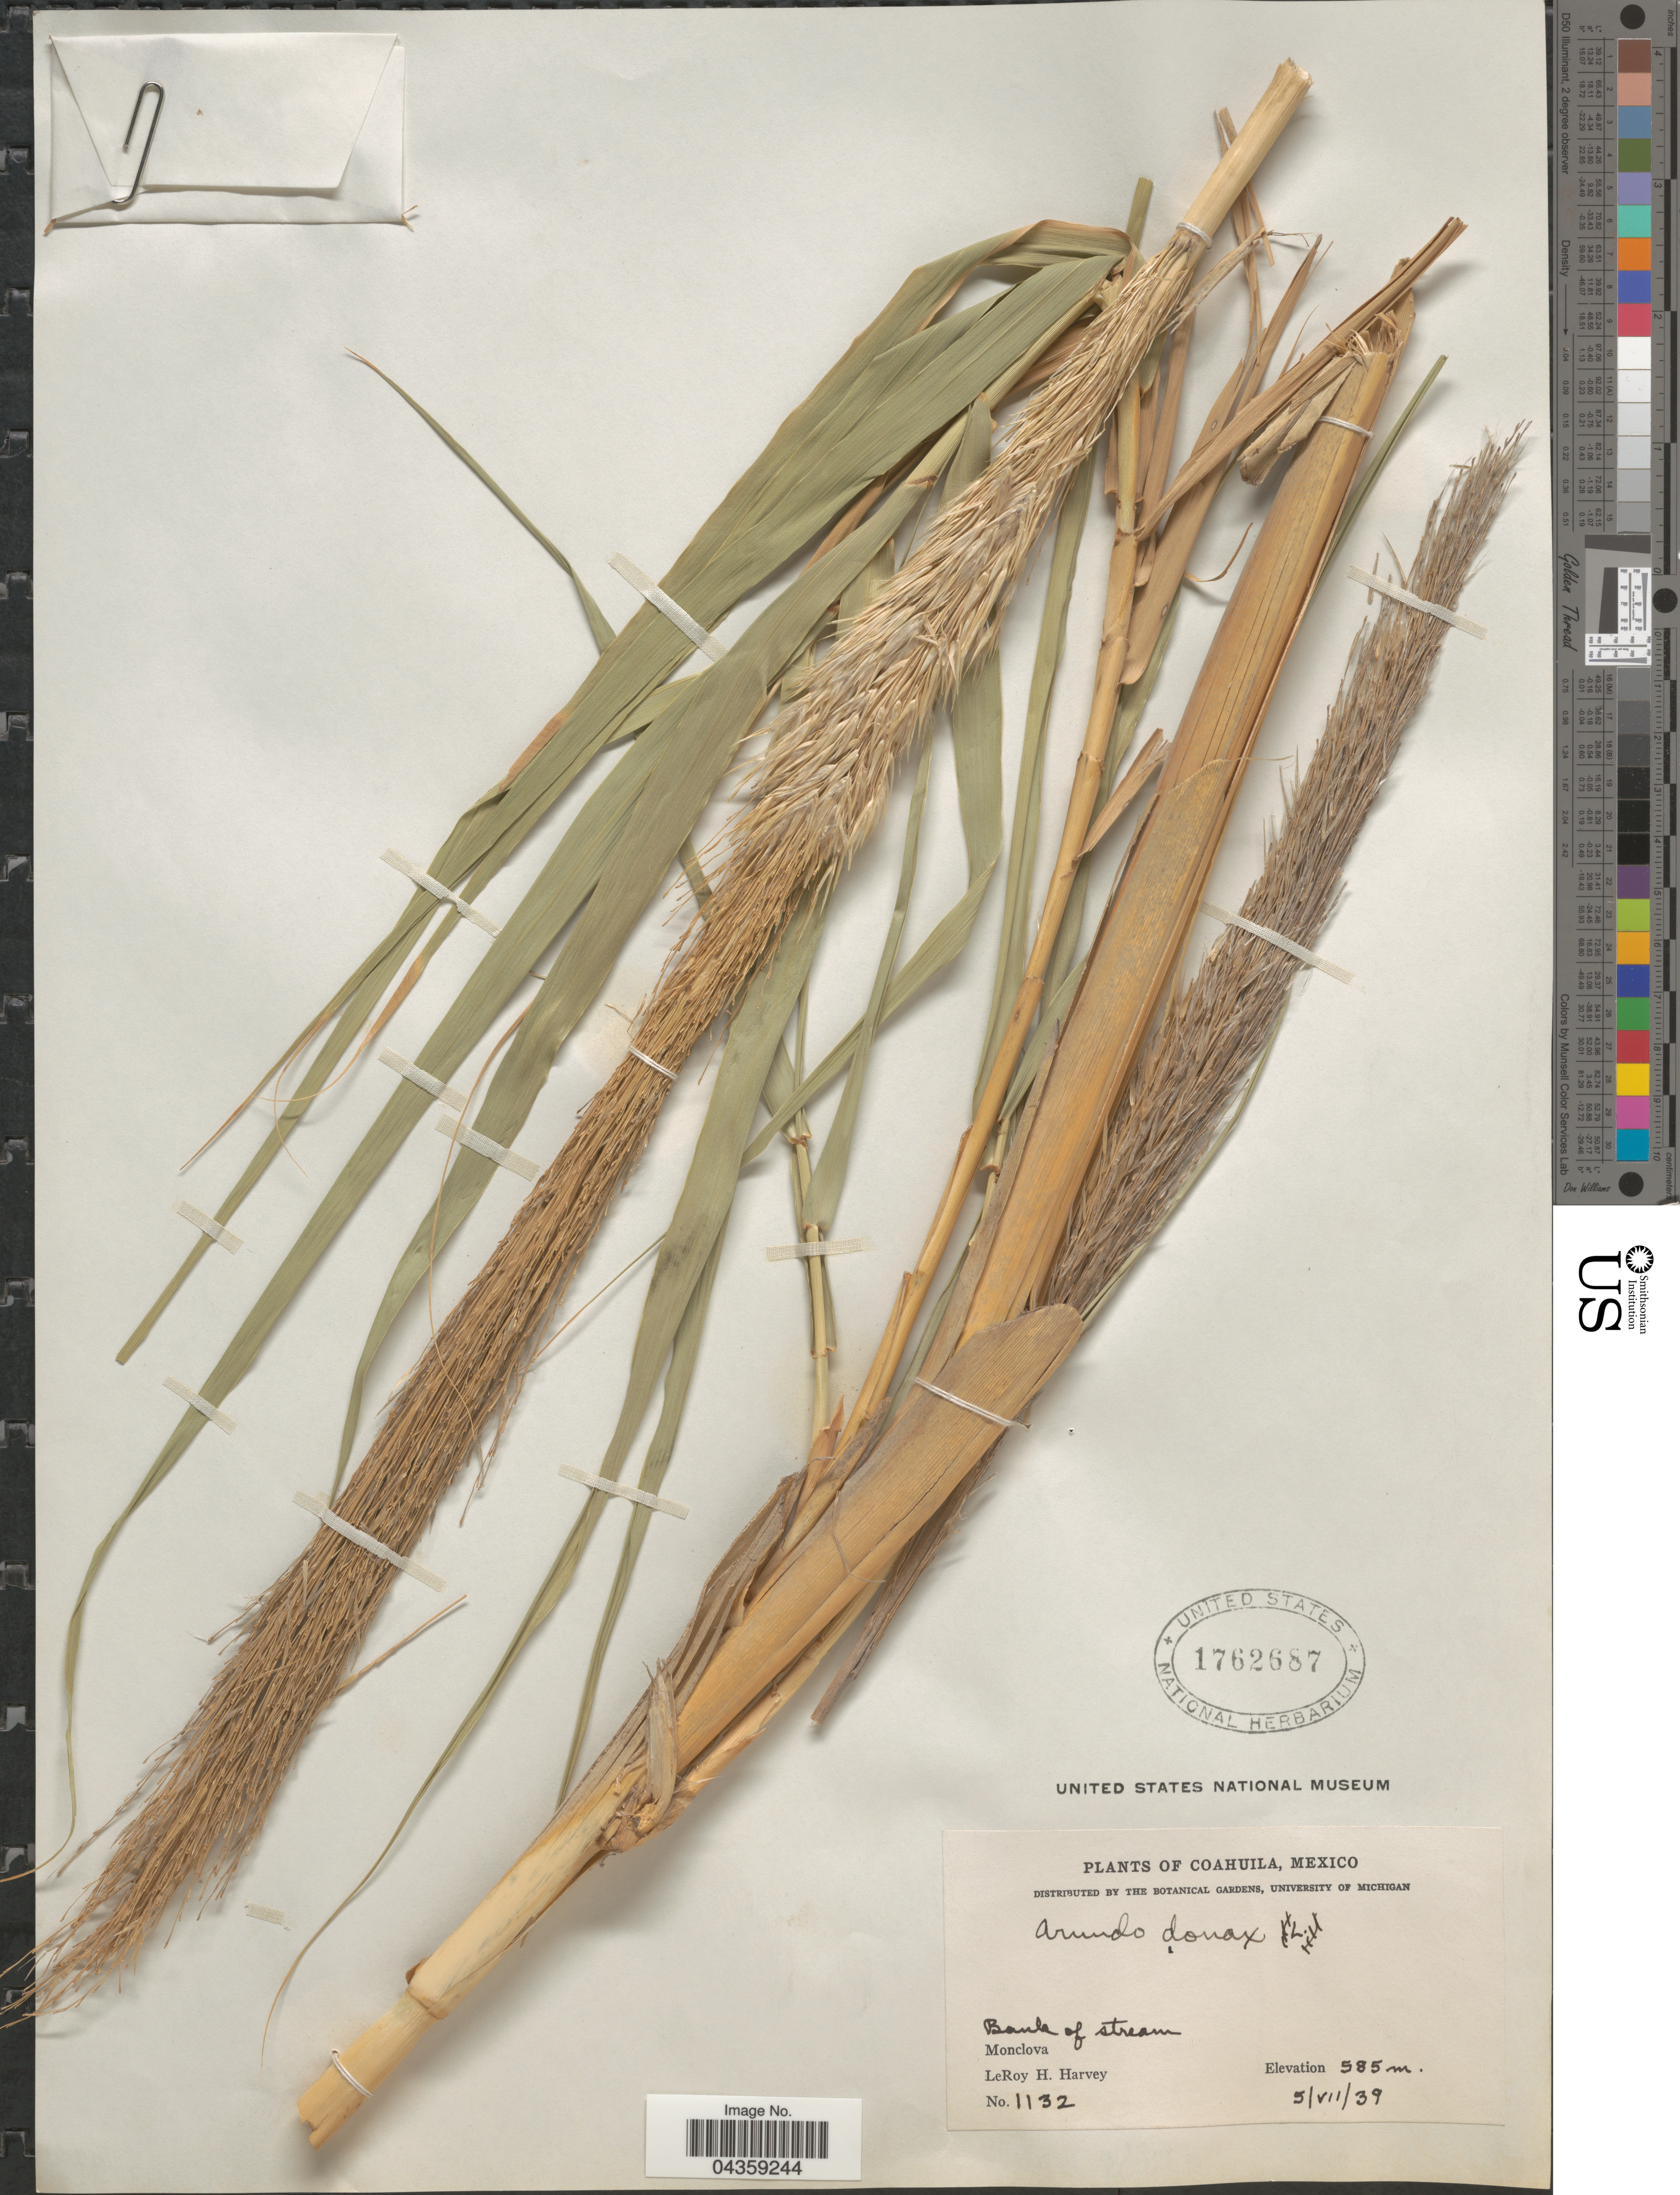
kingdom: Plantae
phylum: Tracheophyta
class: Liliopsida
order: Poales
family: Poaceae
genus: Arundo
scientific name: Arundo donax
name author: L.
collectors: L. H. Harvey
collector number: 1132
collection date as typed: Transcribed d/m/y: 5/7/39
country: Mexico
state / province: Coahuila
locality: Bank of stream. Monclova.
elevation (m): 585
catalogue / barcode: US 1762687